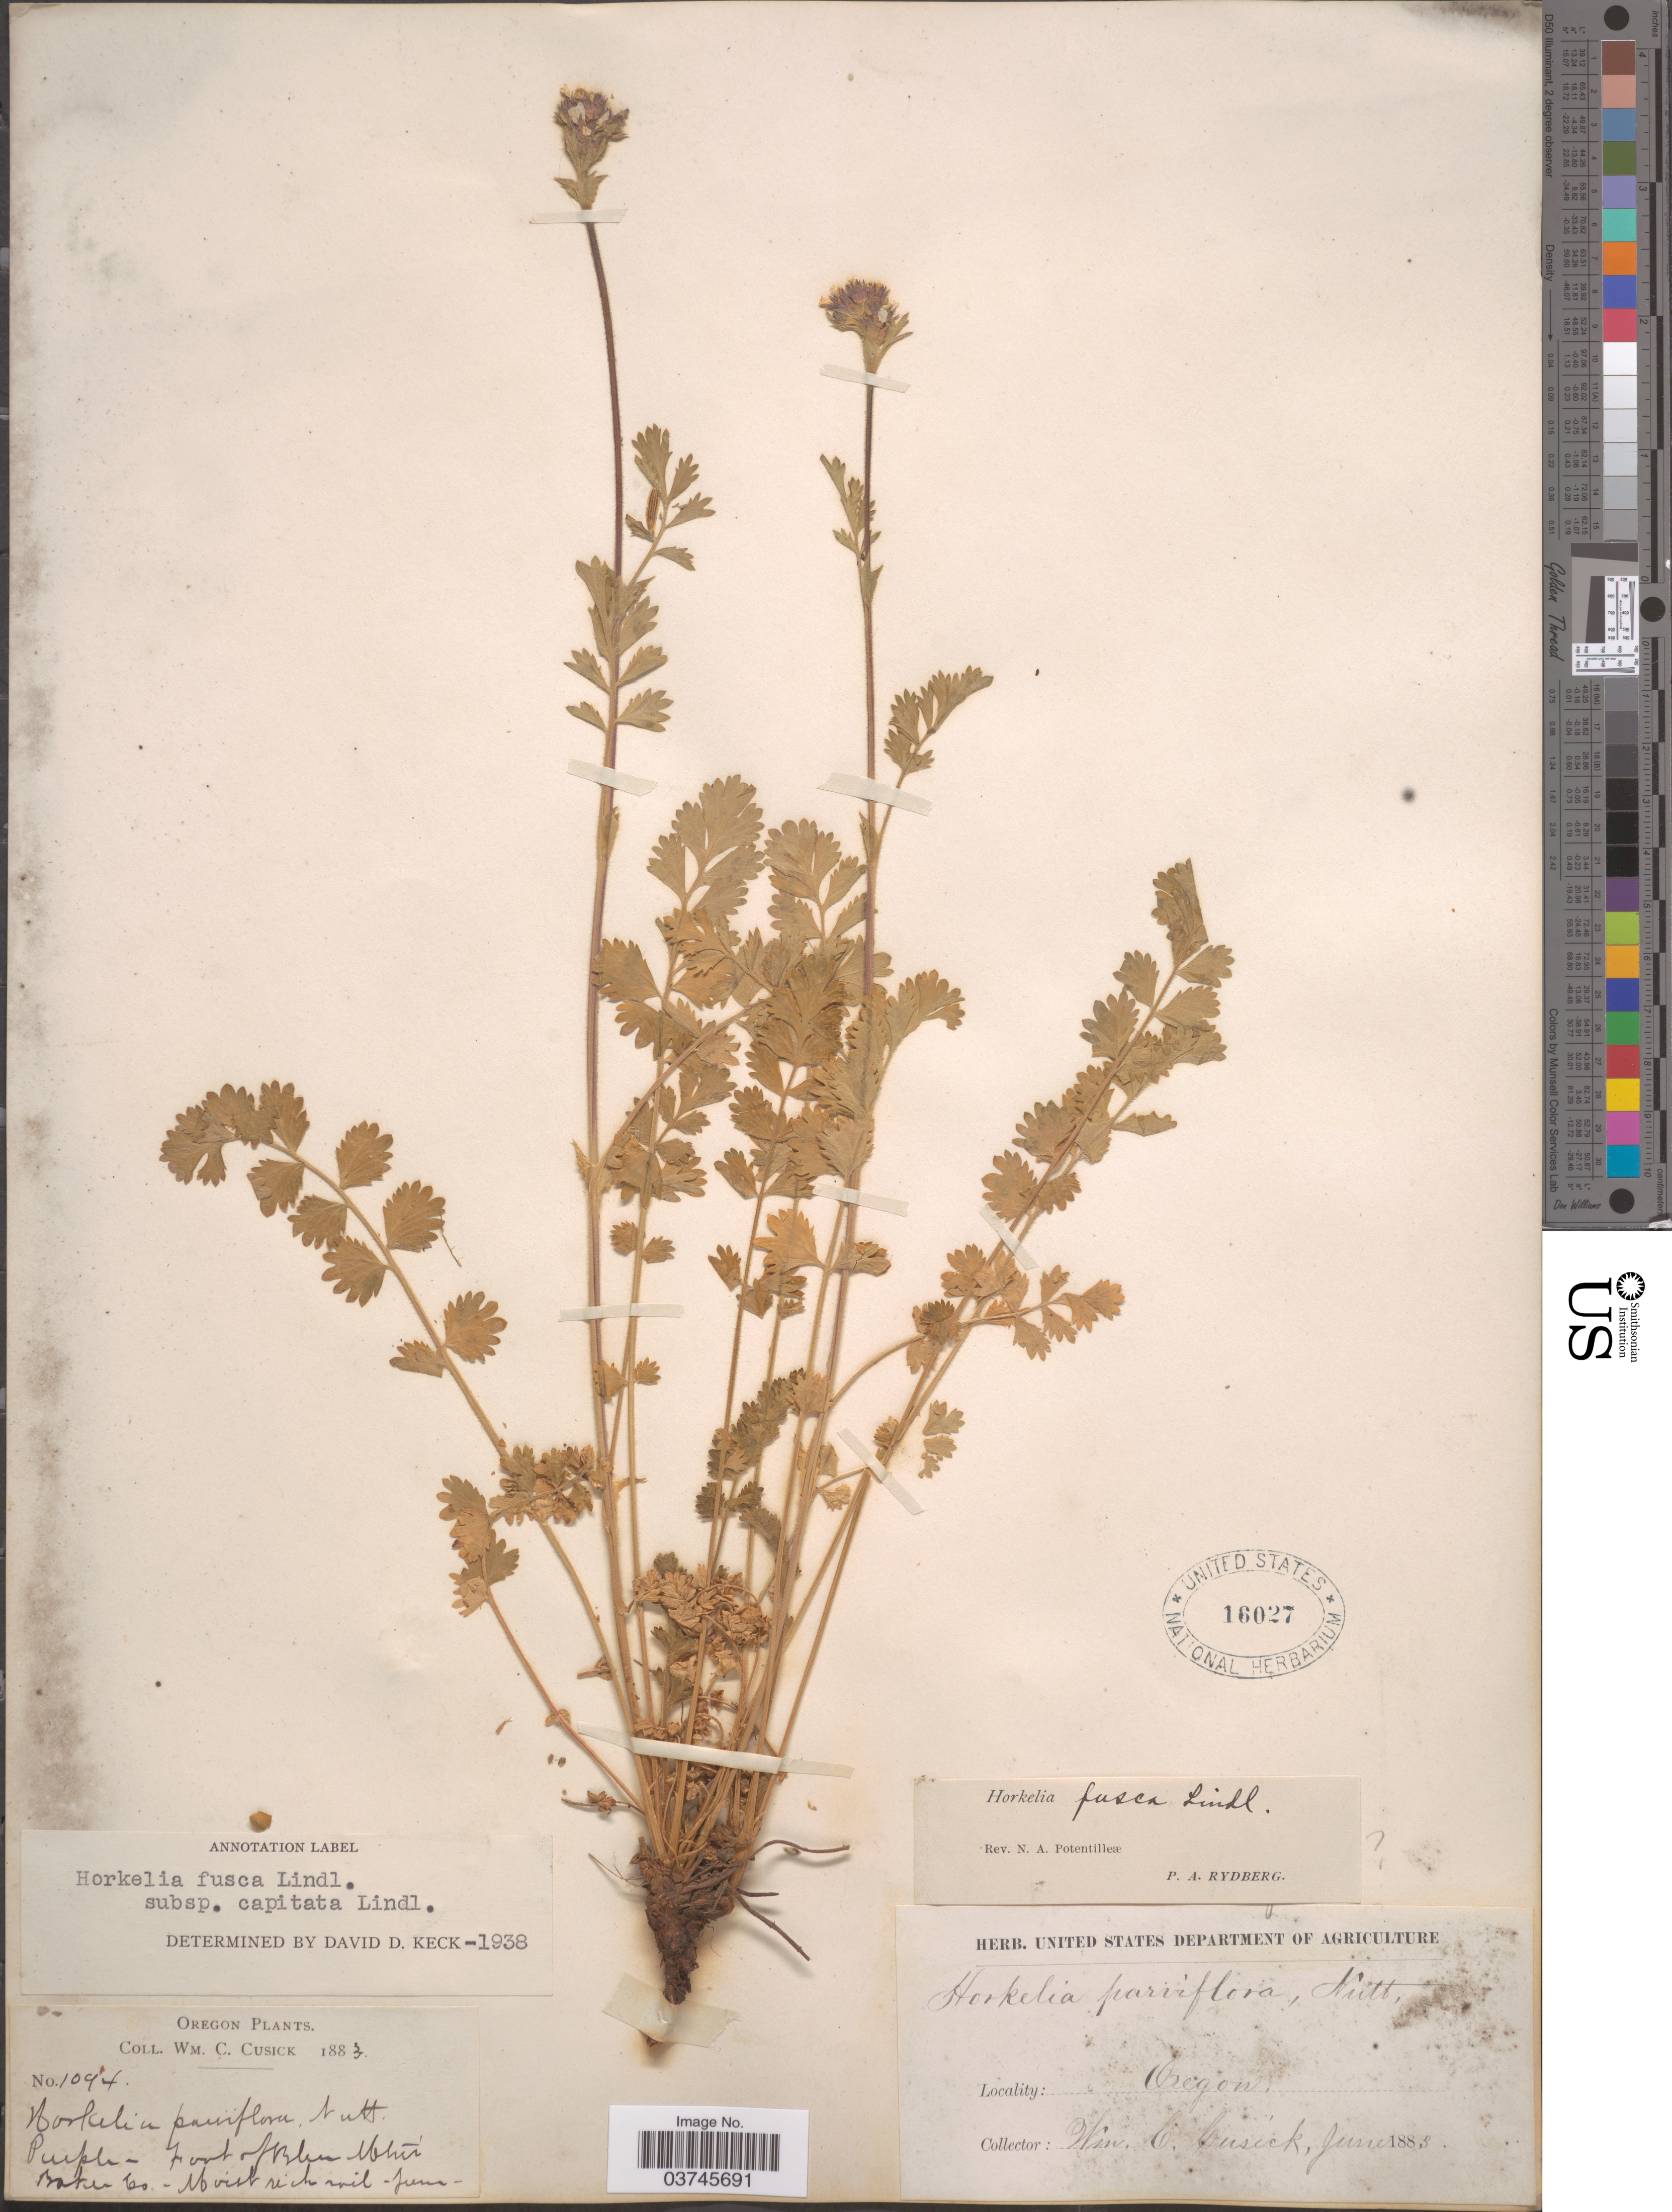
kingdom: Plantae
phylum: Tracheophyta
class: Magnoliopsida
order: Rosales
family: Rosaceae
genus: Potentilla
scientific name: Potentilla douglasii var. capitata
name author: (Lindl.) J.T. Howell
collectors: W. C. Cusick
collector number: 1094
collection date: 1883-06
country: United States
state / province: Oregon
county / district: Baker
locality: Foot of Blue Mtn Baker Co.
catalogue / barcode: US 16027